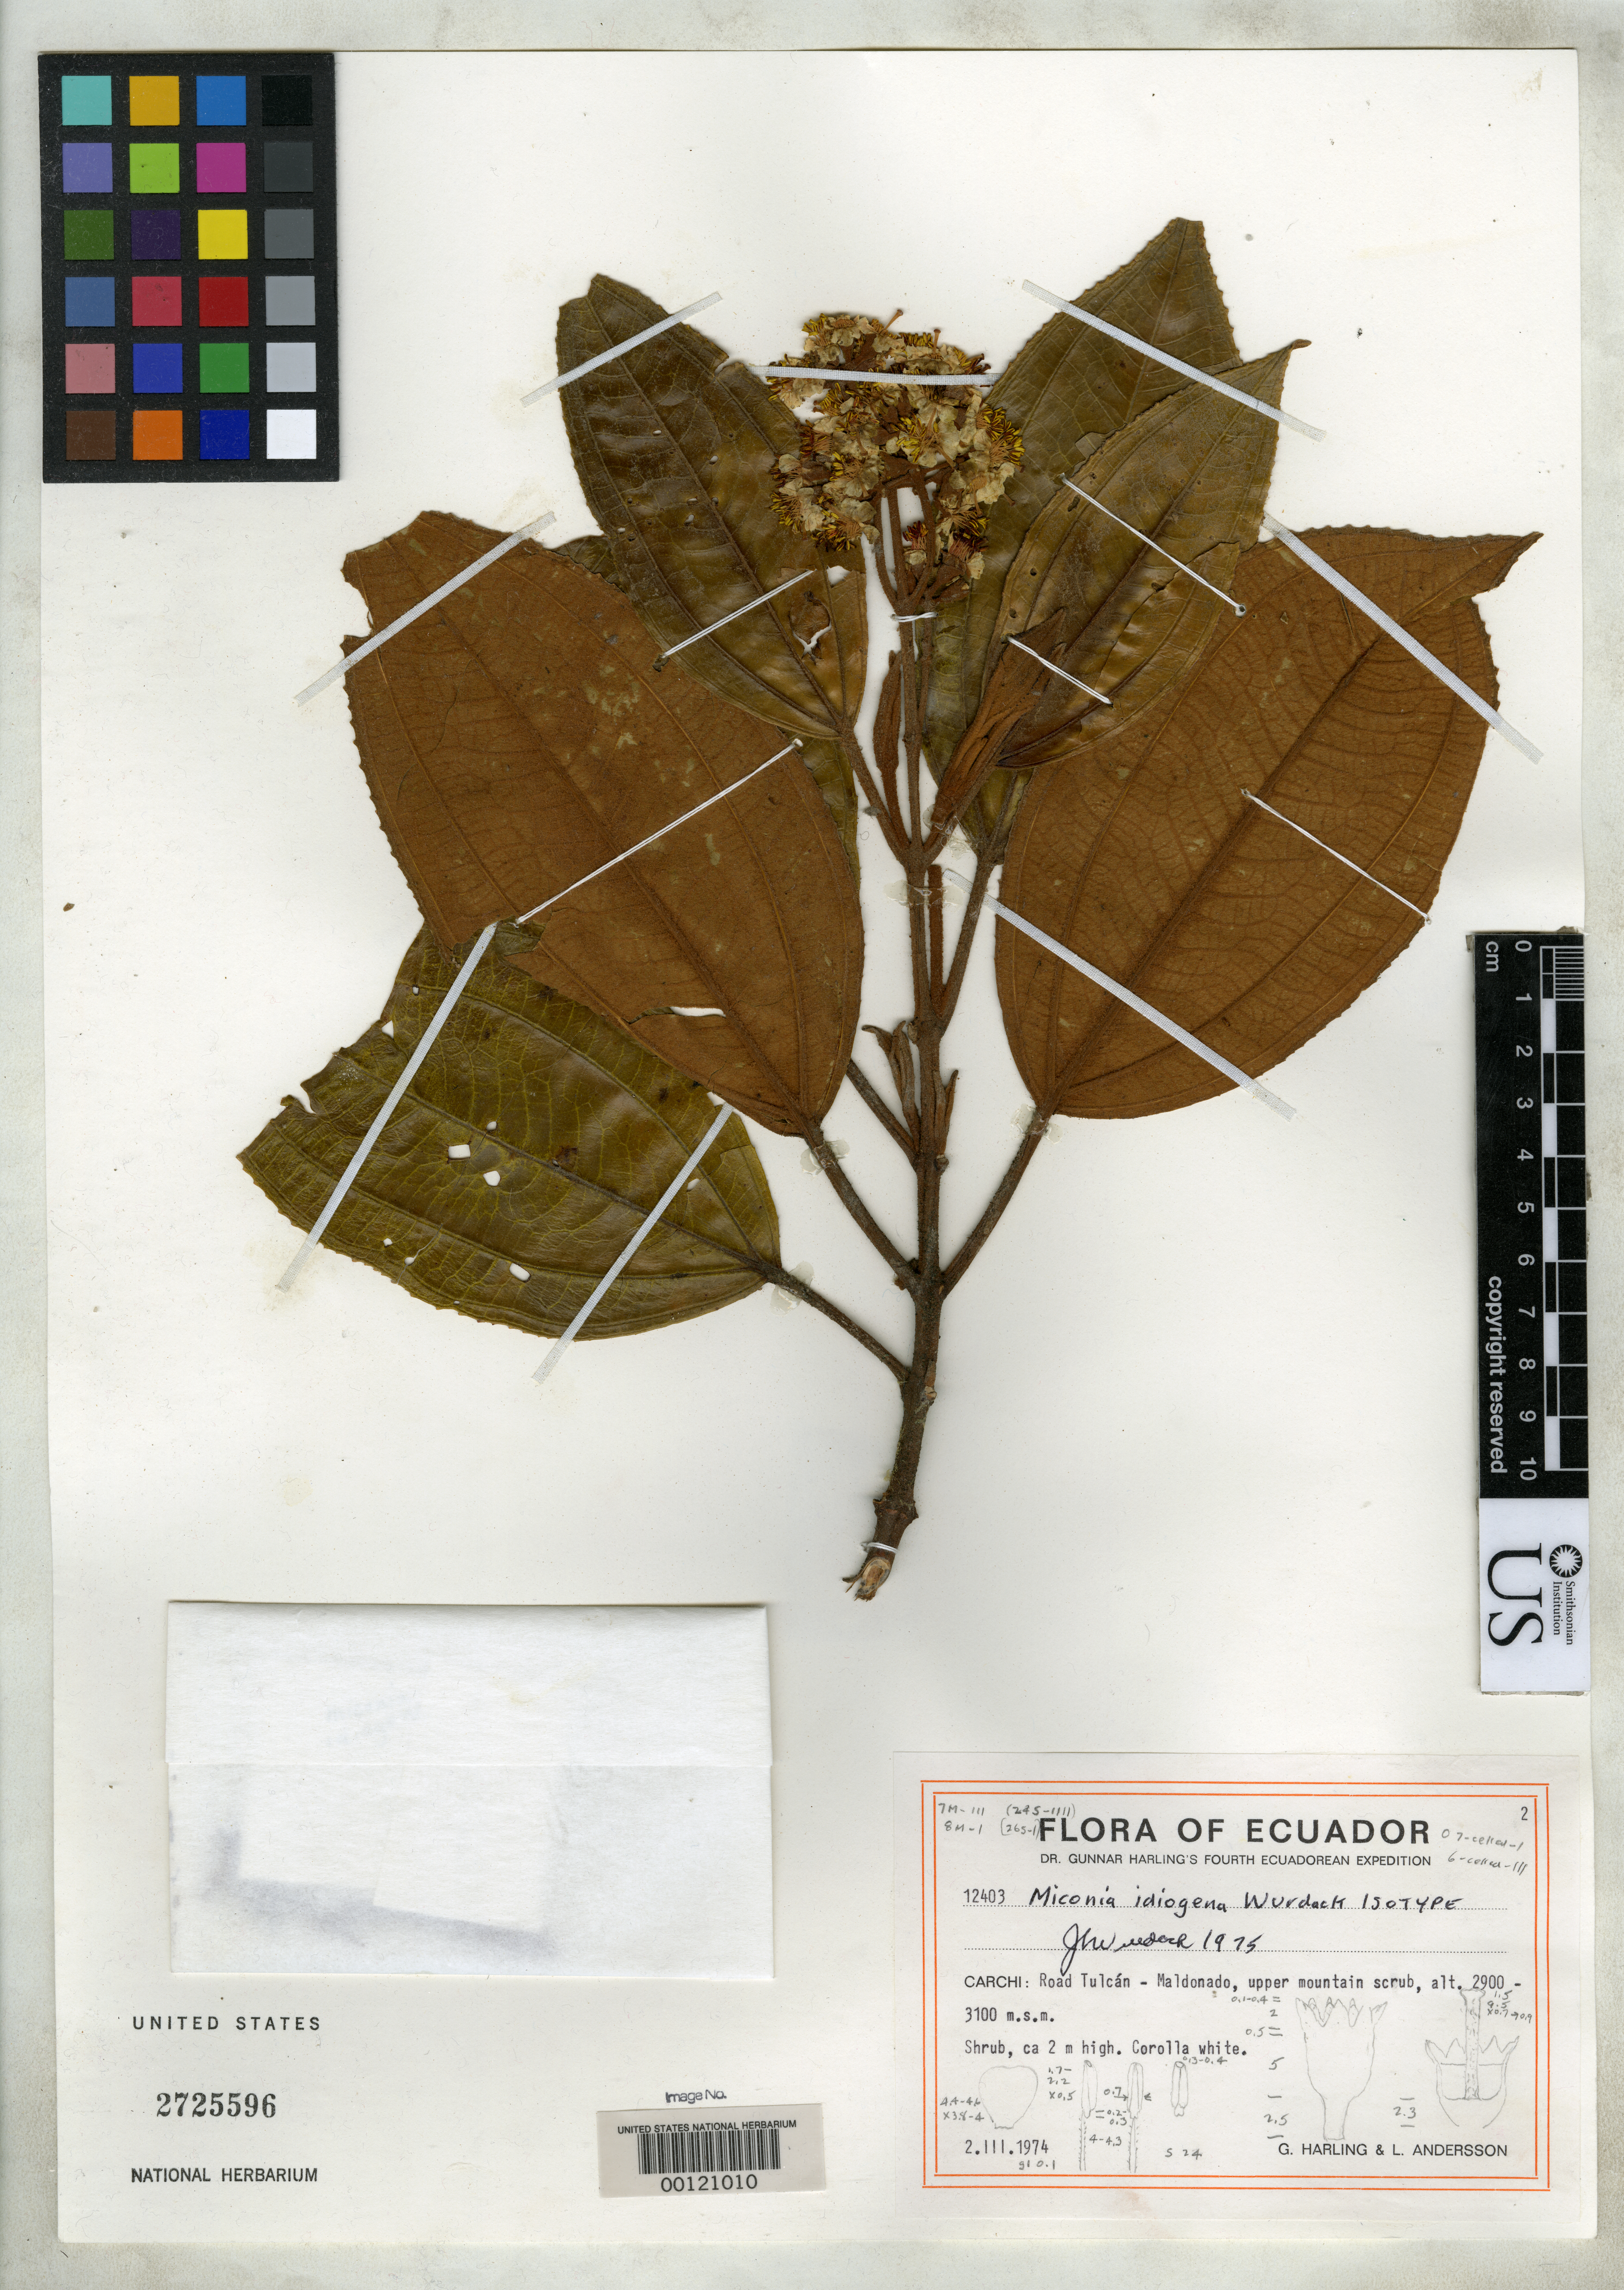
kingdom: Plantae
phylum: Tracheophyta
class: Magnoliopsida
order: Myrtales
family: Melastomataceae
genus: Miconia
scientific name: Miconia idiogena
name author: Wurdack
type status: Isotype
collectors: G. Harling & L. Andersson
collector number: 12403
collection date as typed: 02 Mar 1974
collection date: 1974-03-02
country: Ecuador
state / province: Carchi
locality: Tulcan-Maldonado road.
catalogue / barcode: US 2725596